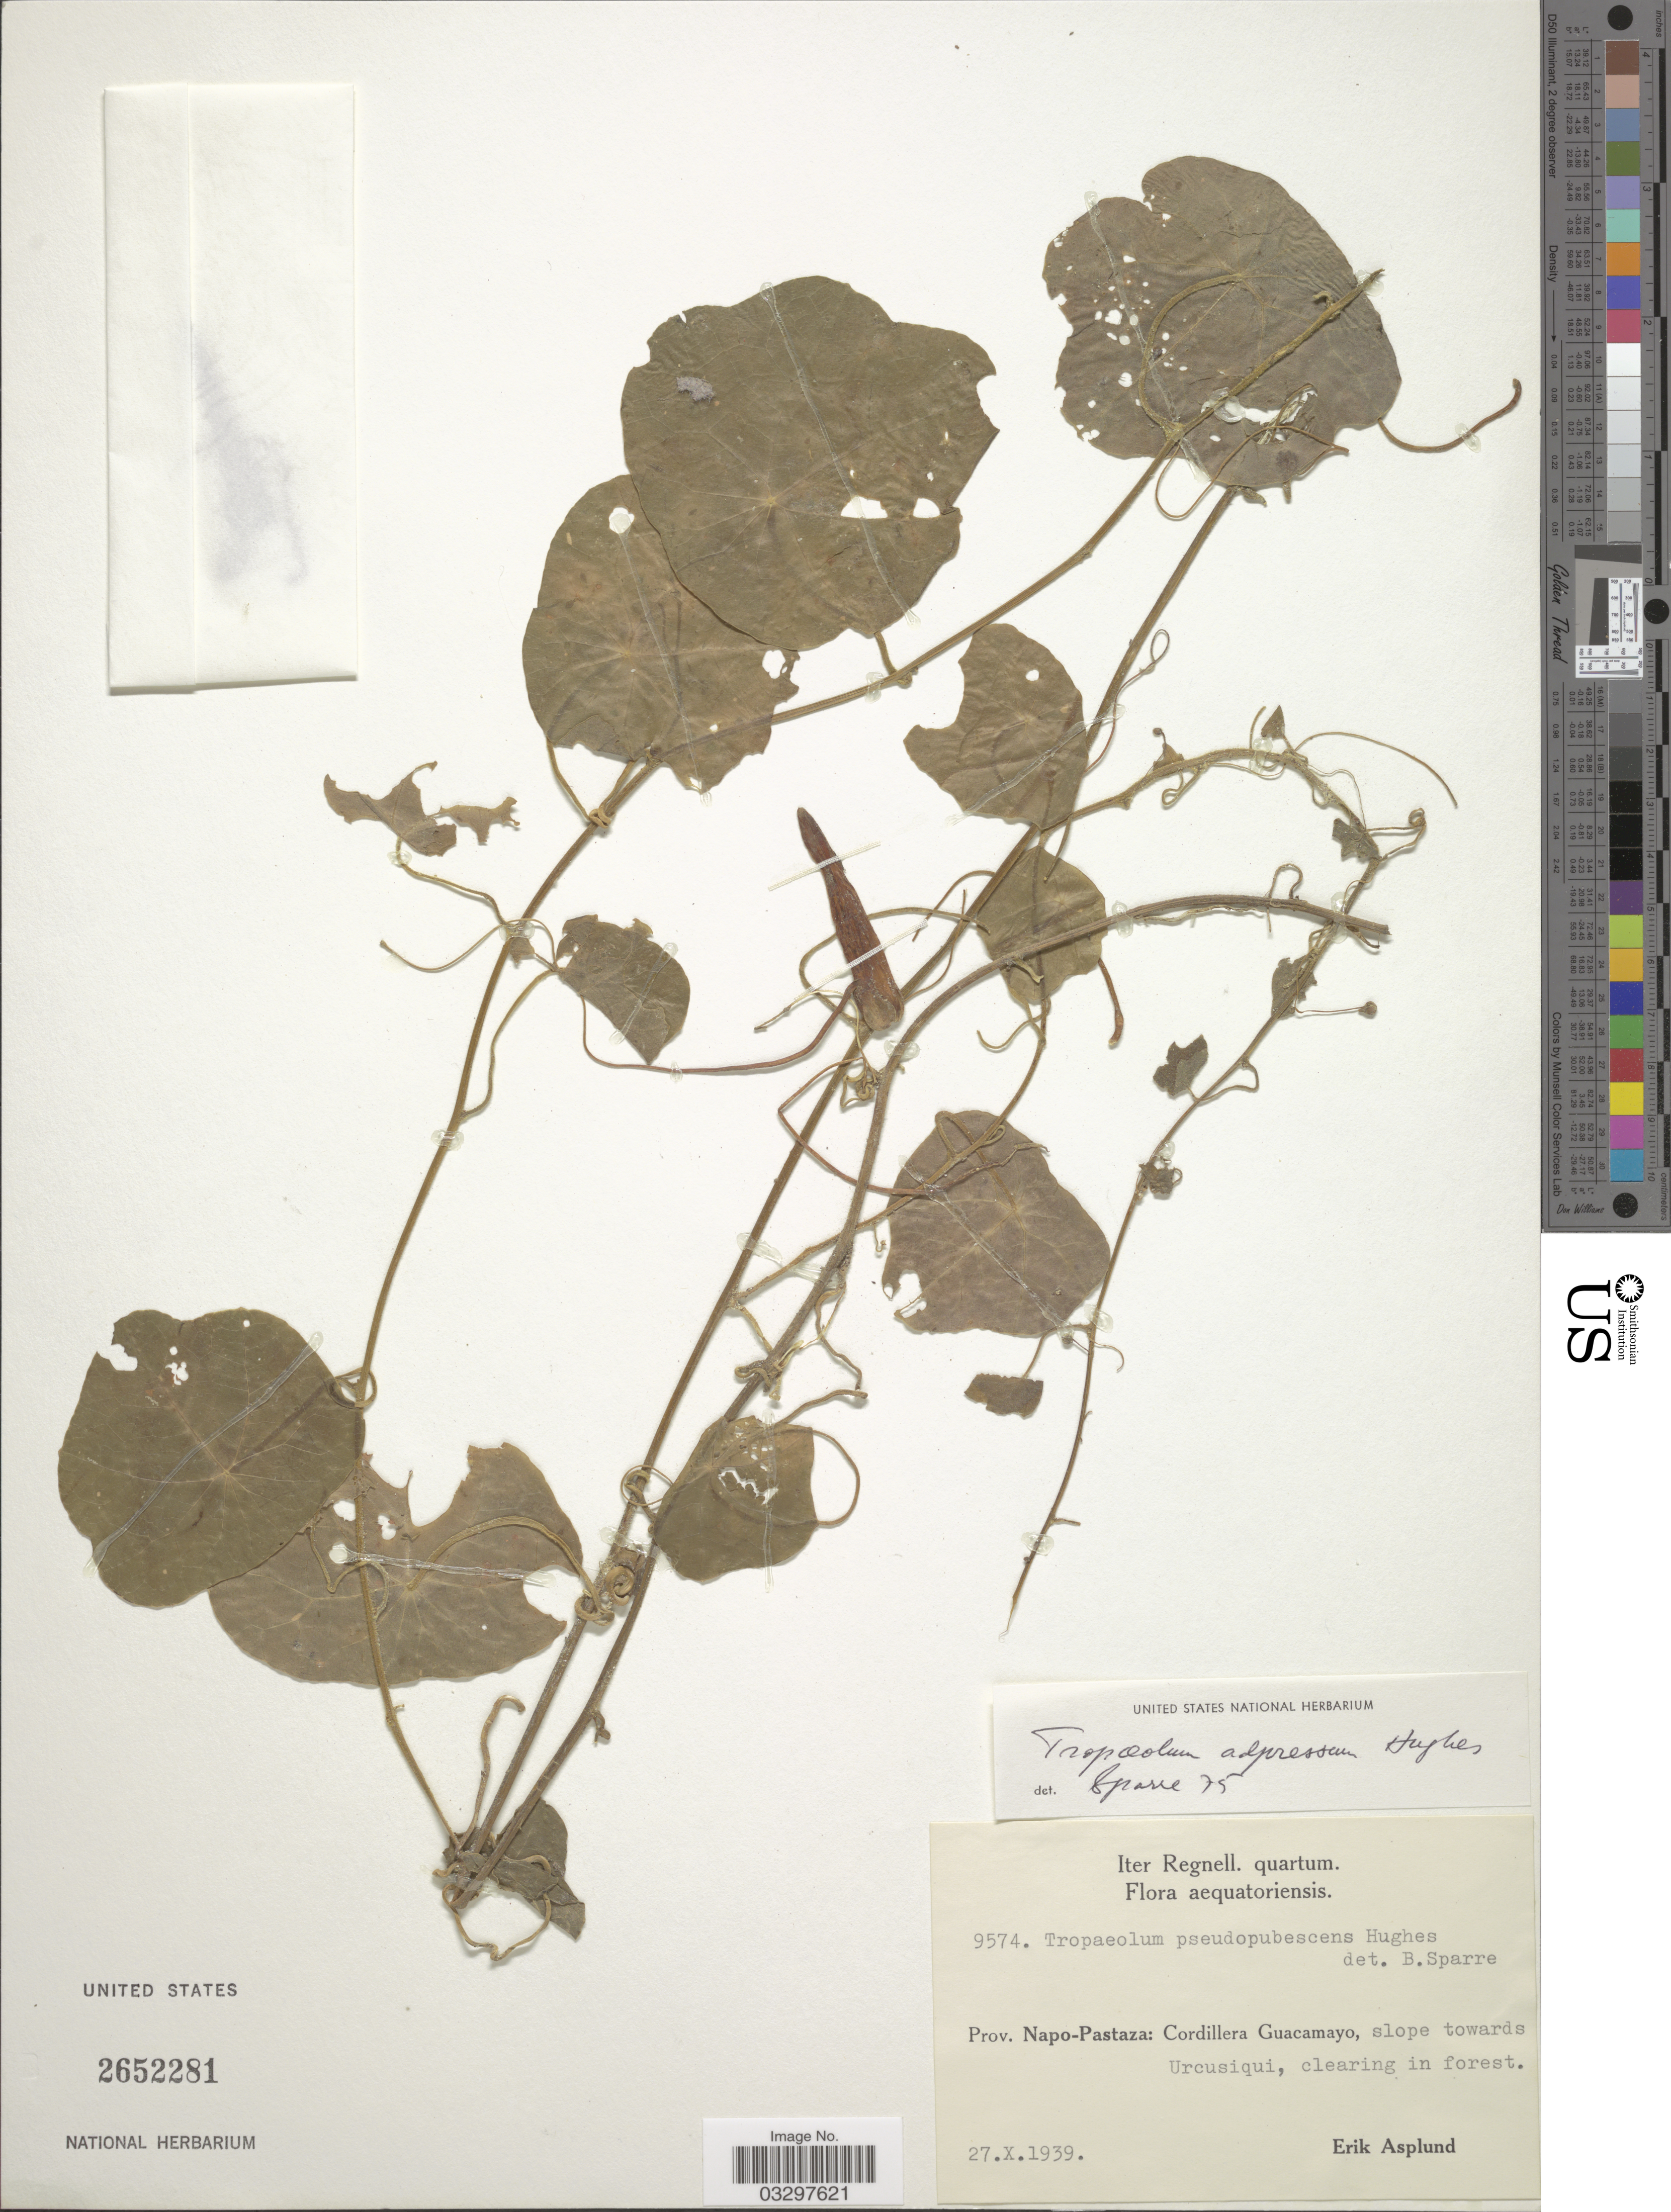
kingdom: Plantae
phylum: Tracheophyta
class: Magnoliopsida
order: Brassicales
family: Tropaeolaceae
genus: Tropaeolum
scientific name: Tropaeolum adpressum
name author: Hughes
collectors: E. Asplund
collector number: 9574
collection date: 1939-10-27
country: Ecuador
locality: Prov. Napo-Pastaza: Cordillera Guacamayo, slope towards Urcusiqui.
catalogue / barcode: US 2652281